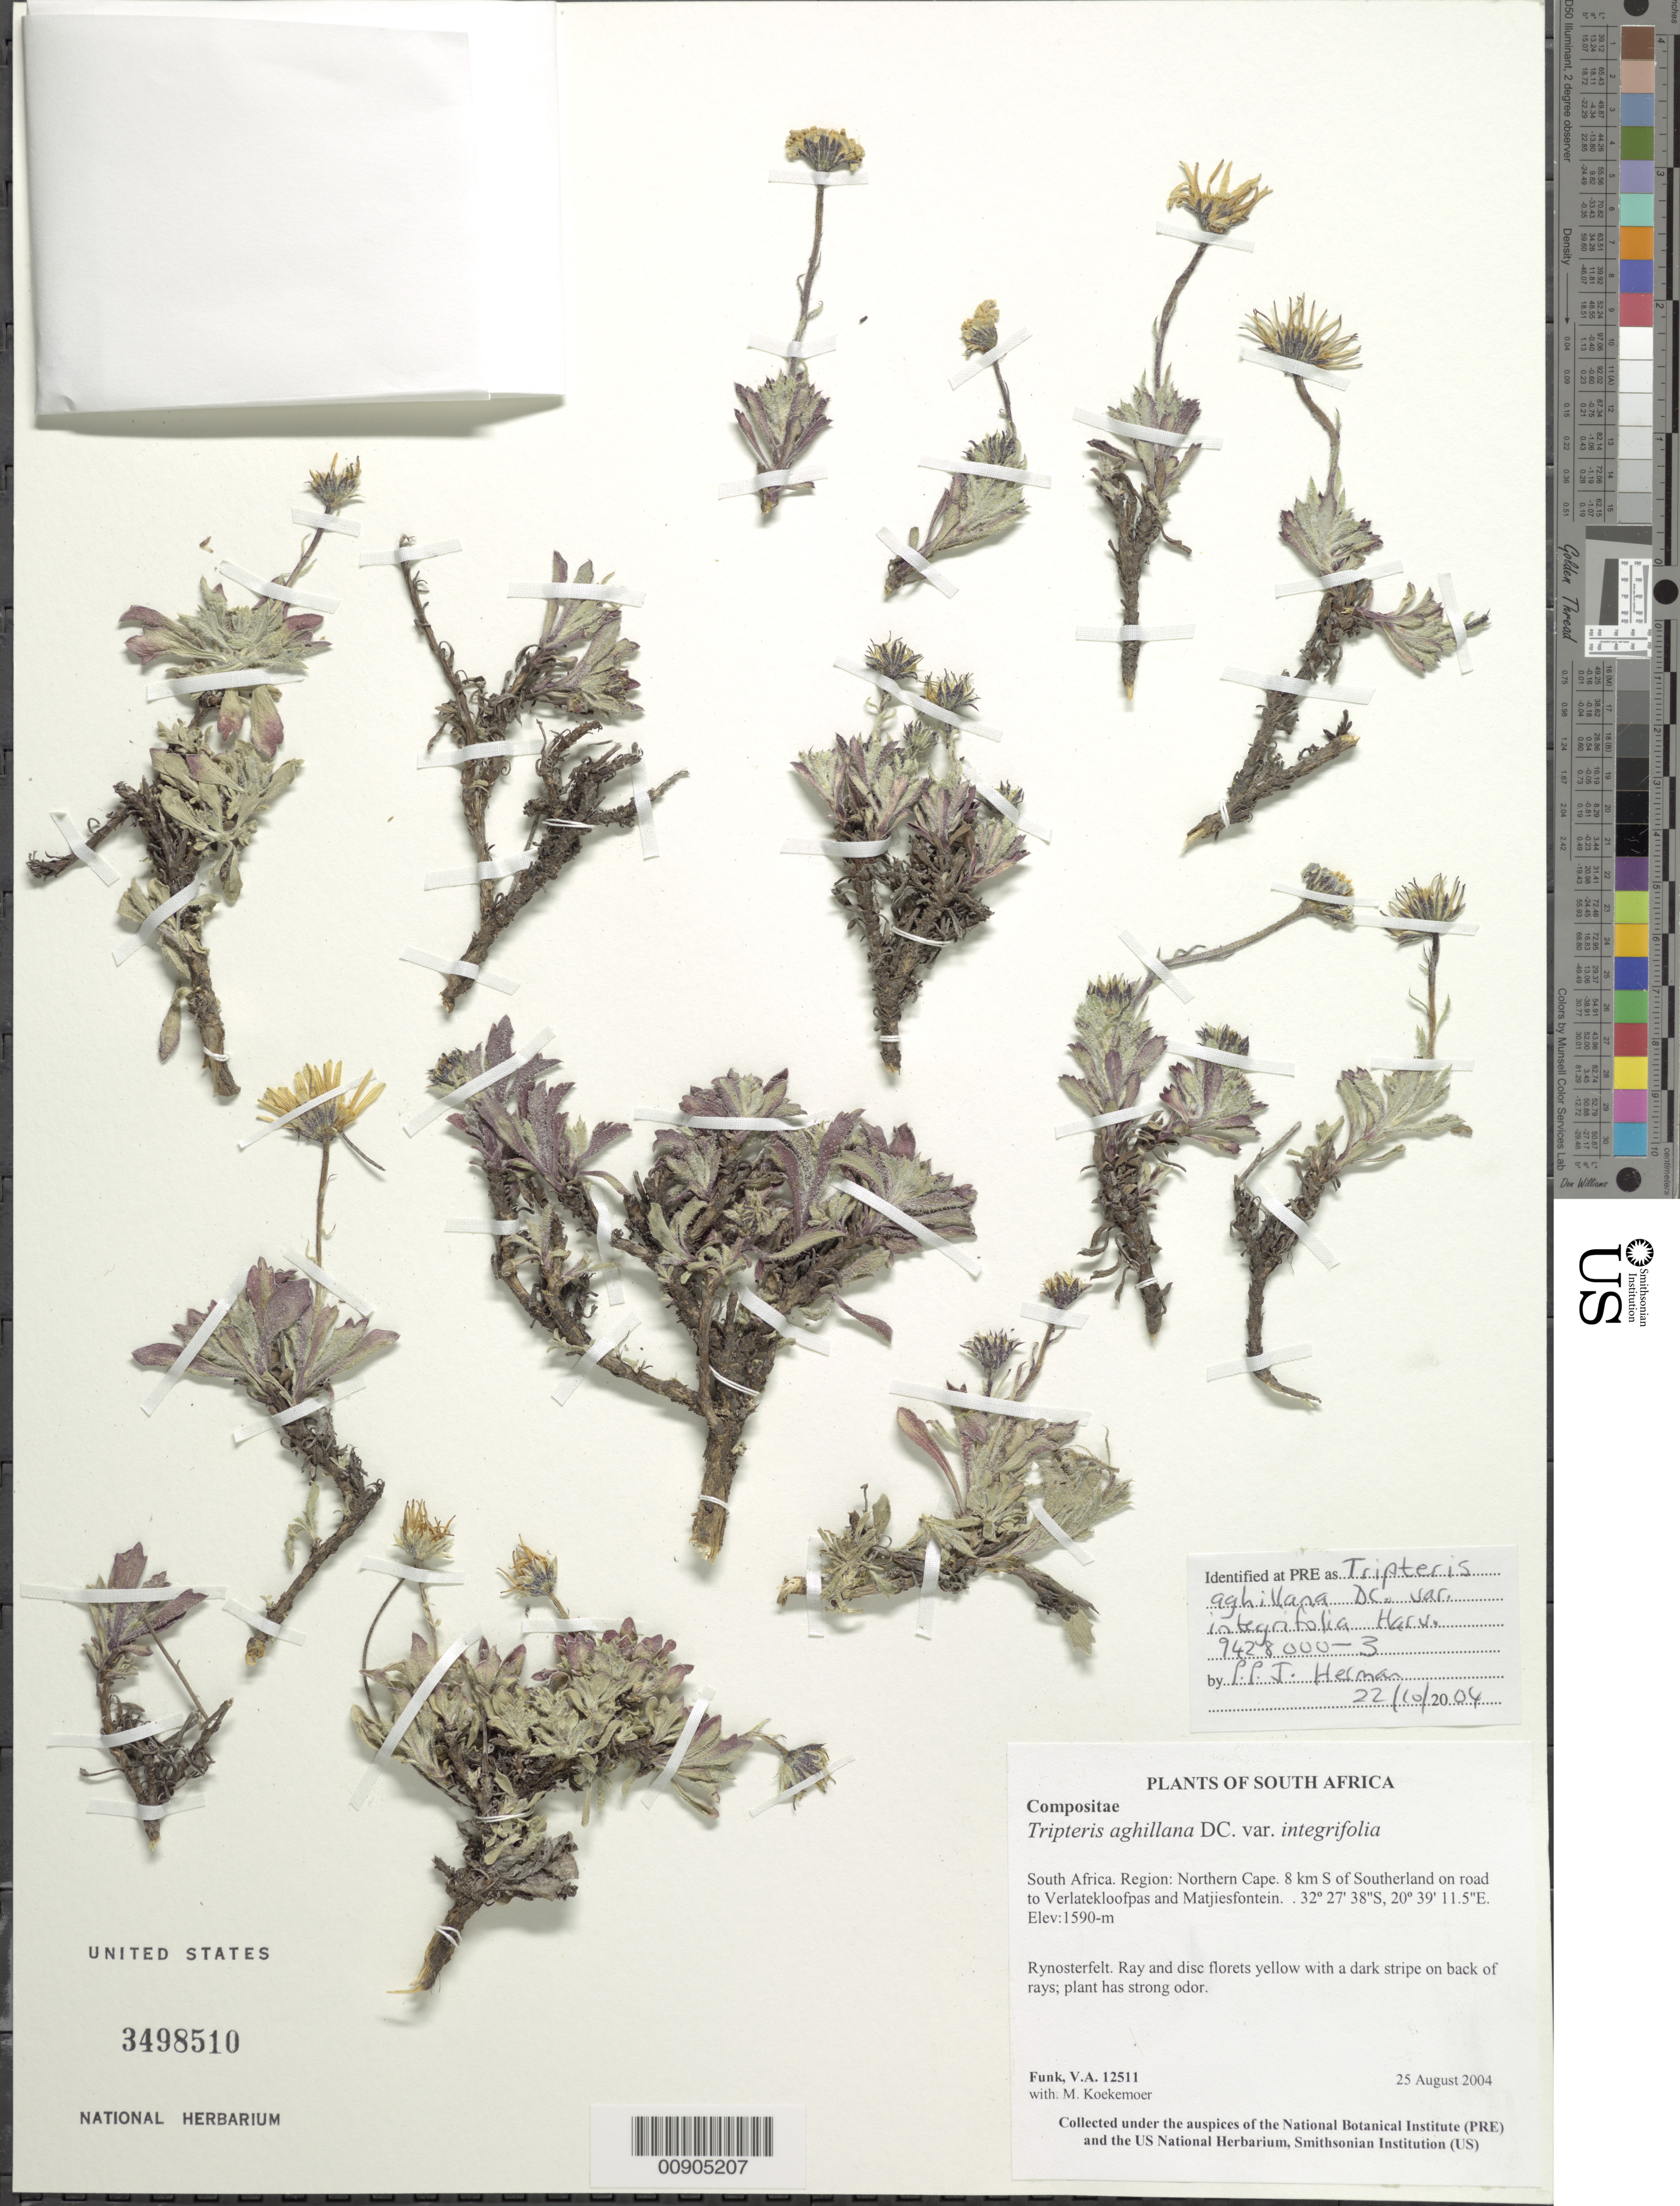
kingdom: Plantae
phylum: Tracheophyta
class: Magnoliopsida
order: Asterales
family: Asteraceae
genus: Tripteris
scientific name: Tripteris aghillana var. integrifolia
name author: Harv.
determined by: Herman, P. P. J.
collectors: V. Funk & M. Koekemoer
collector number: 12511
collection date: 2004-08-25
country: South Africa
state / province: Northern Cape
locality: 8 km S of Sutherland, on road to Verlatekloofpas and Matjiesfontein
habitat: Rynosterfelt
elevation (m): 1590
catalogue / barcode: US 3498510